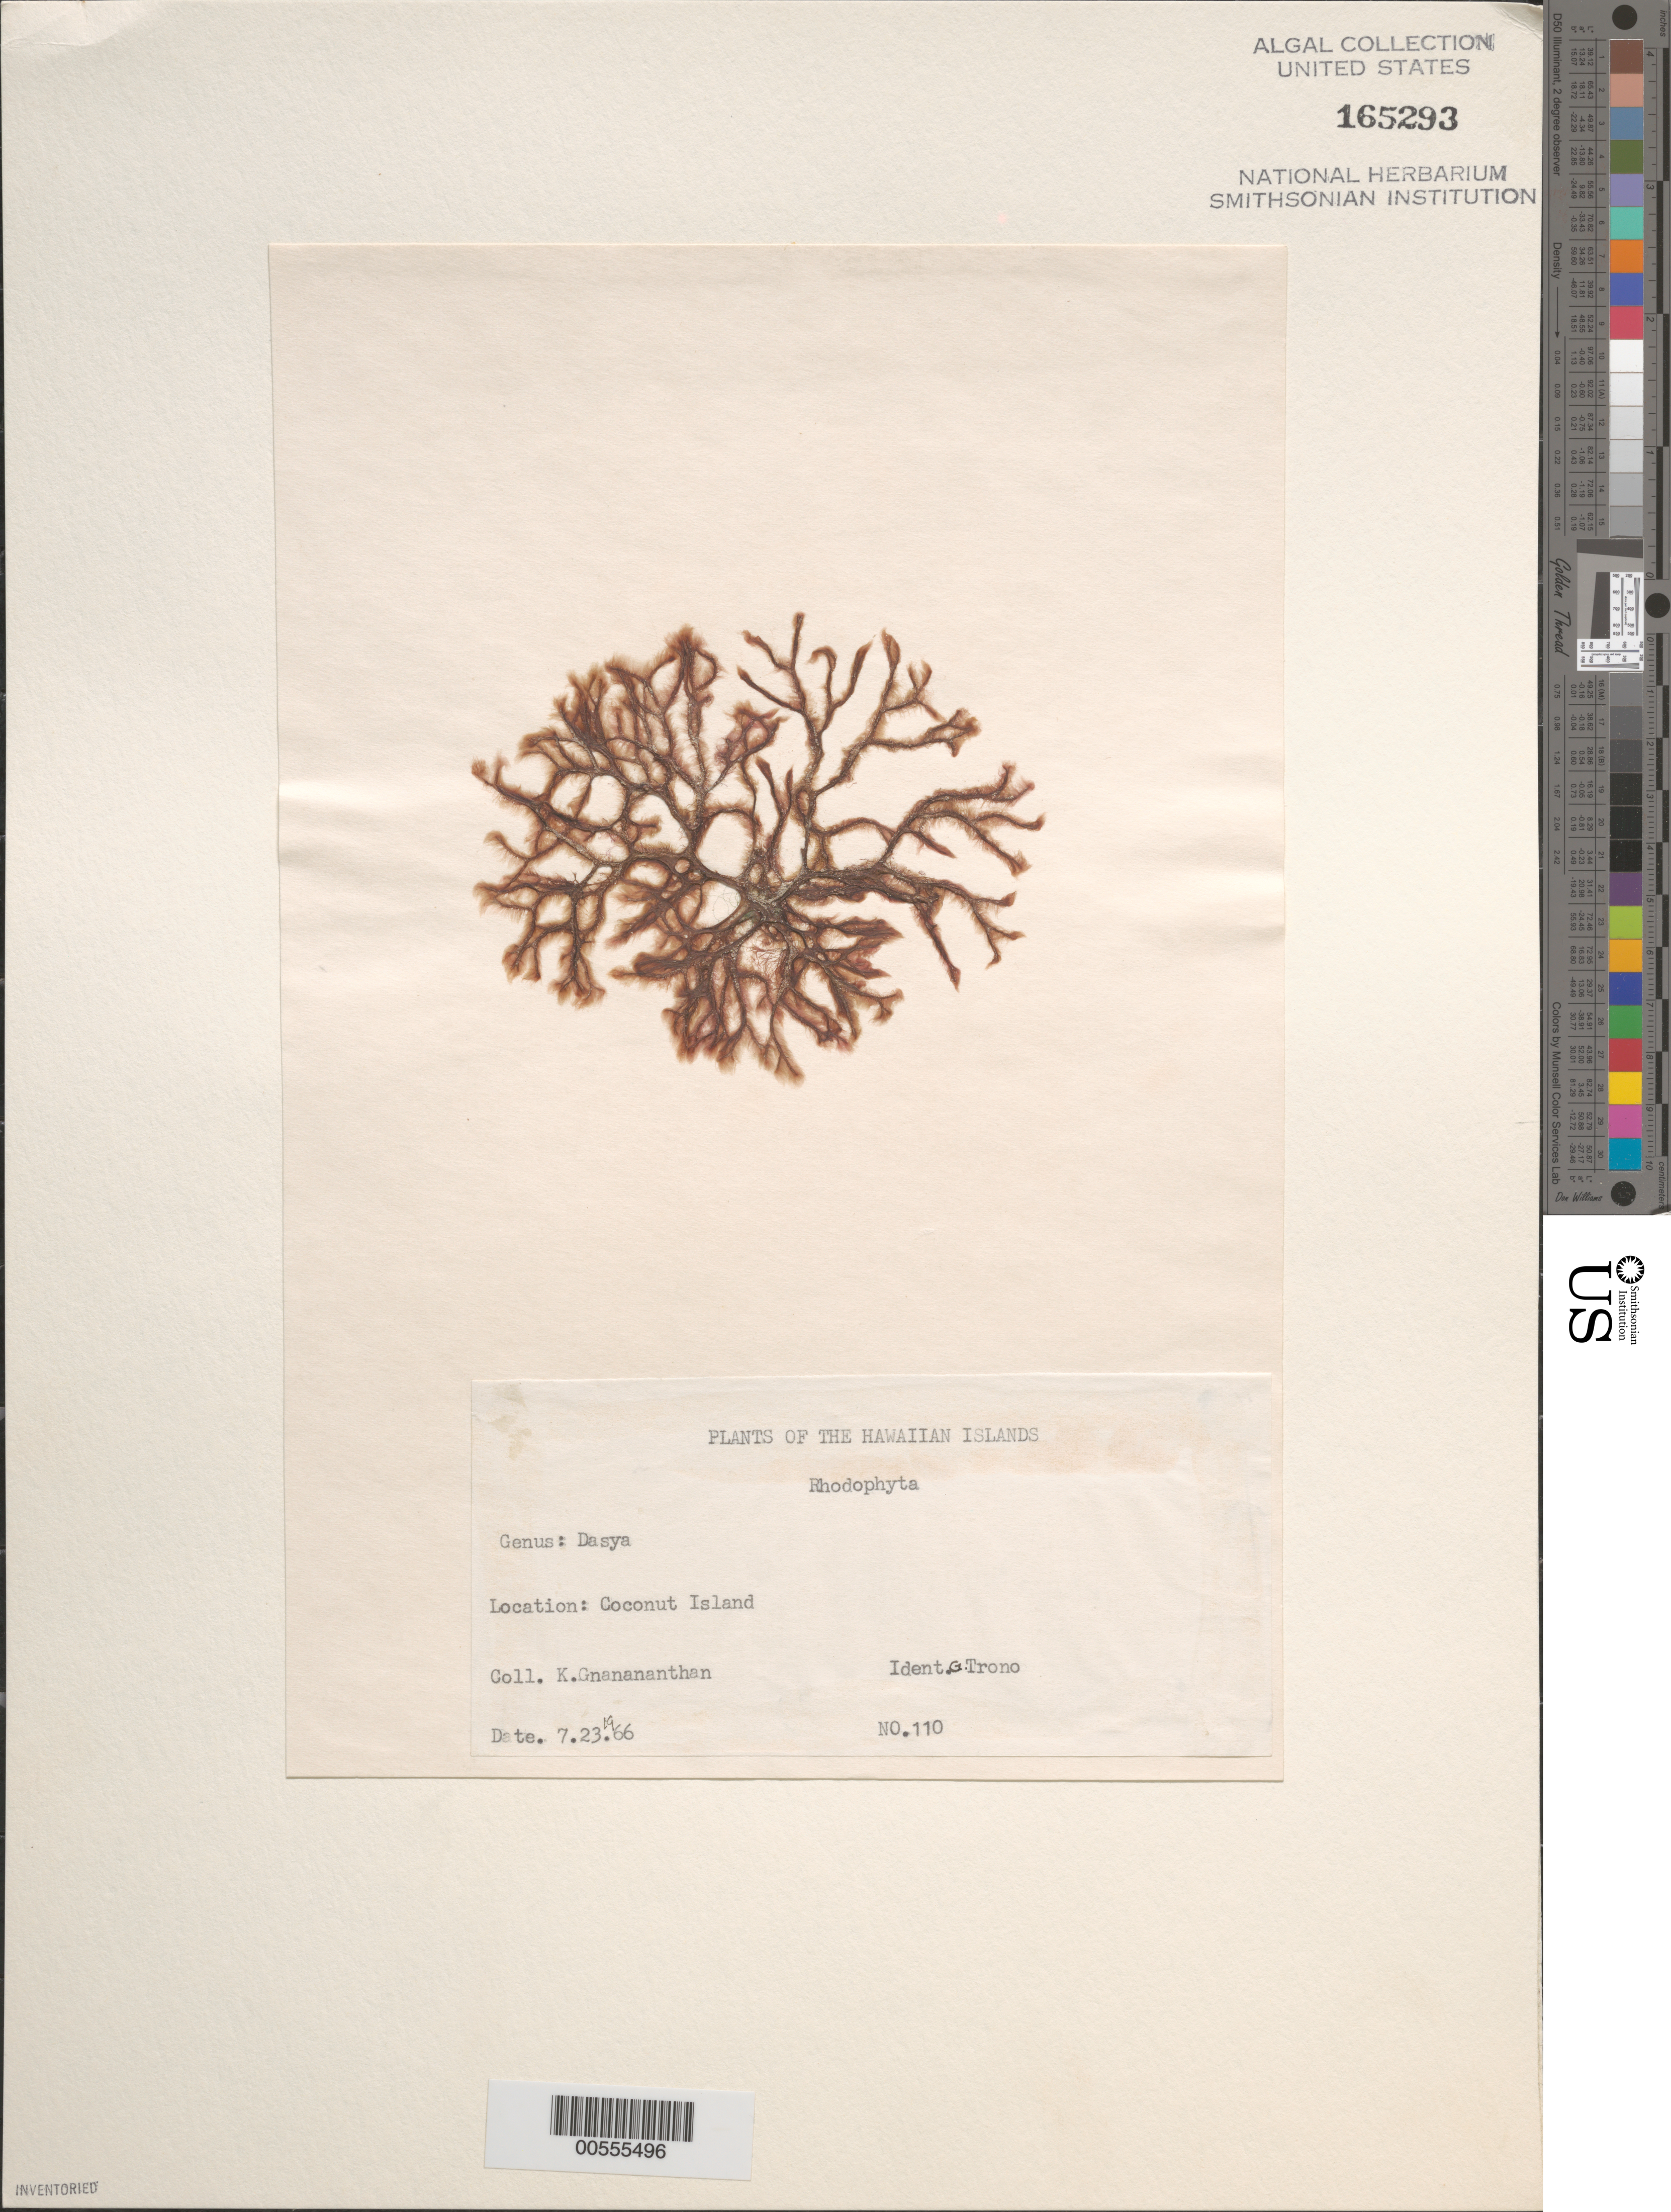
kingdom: Plantae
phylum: Rhodophyta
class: Florideophyceae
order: Ceramiales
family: Dasyaceae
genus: Dasya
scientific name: Dasya sp.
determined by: Trono, Gavino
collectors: K. Gnanananthan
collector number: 110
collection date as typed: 23 Jul 1966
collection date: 1966-07-23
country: United States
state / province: Hawaii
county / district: Honolulu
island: Oahu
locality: Coconut Island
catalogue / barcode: US 165293